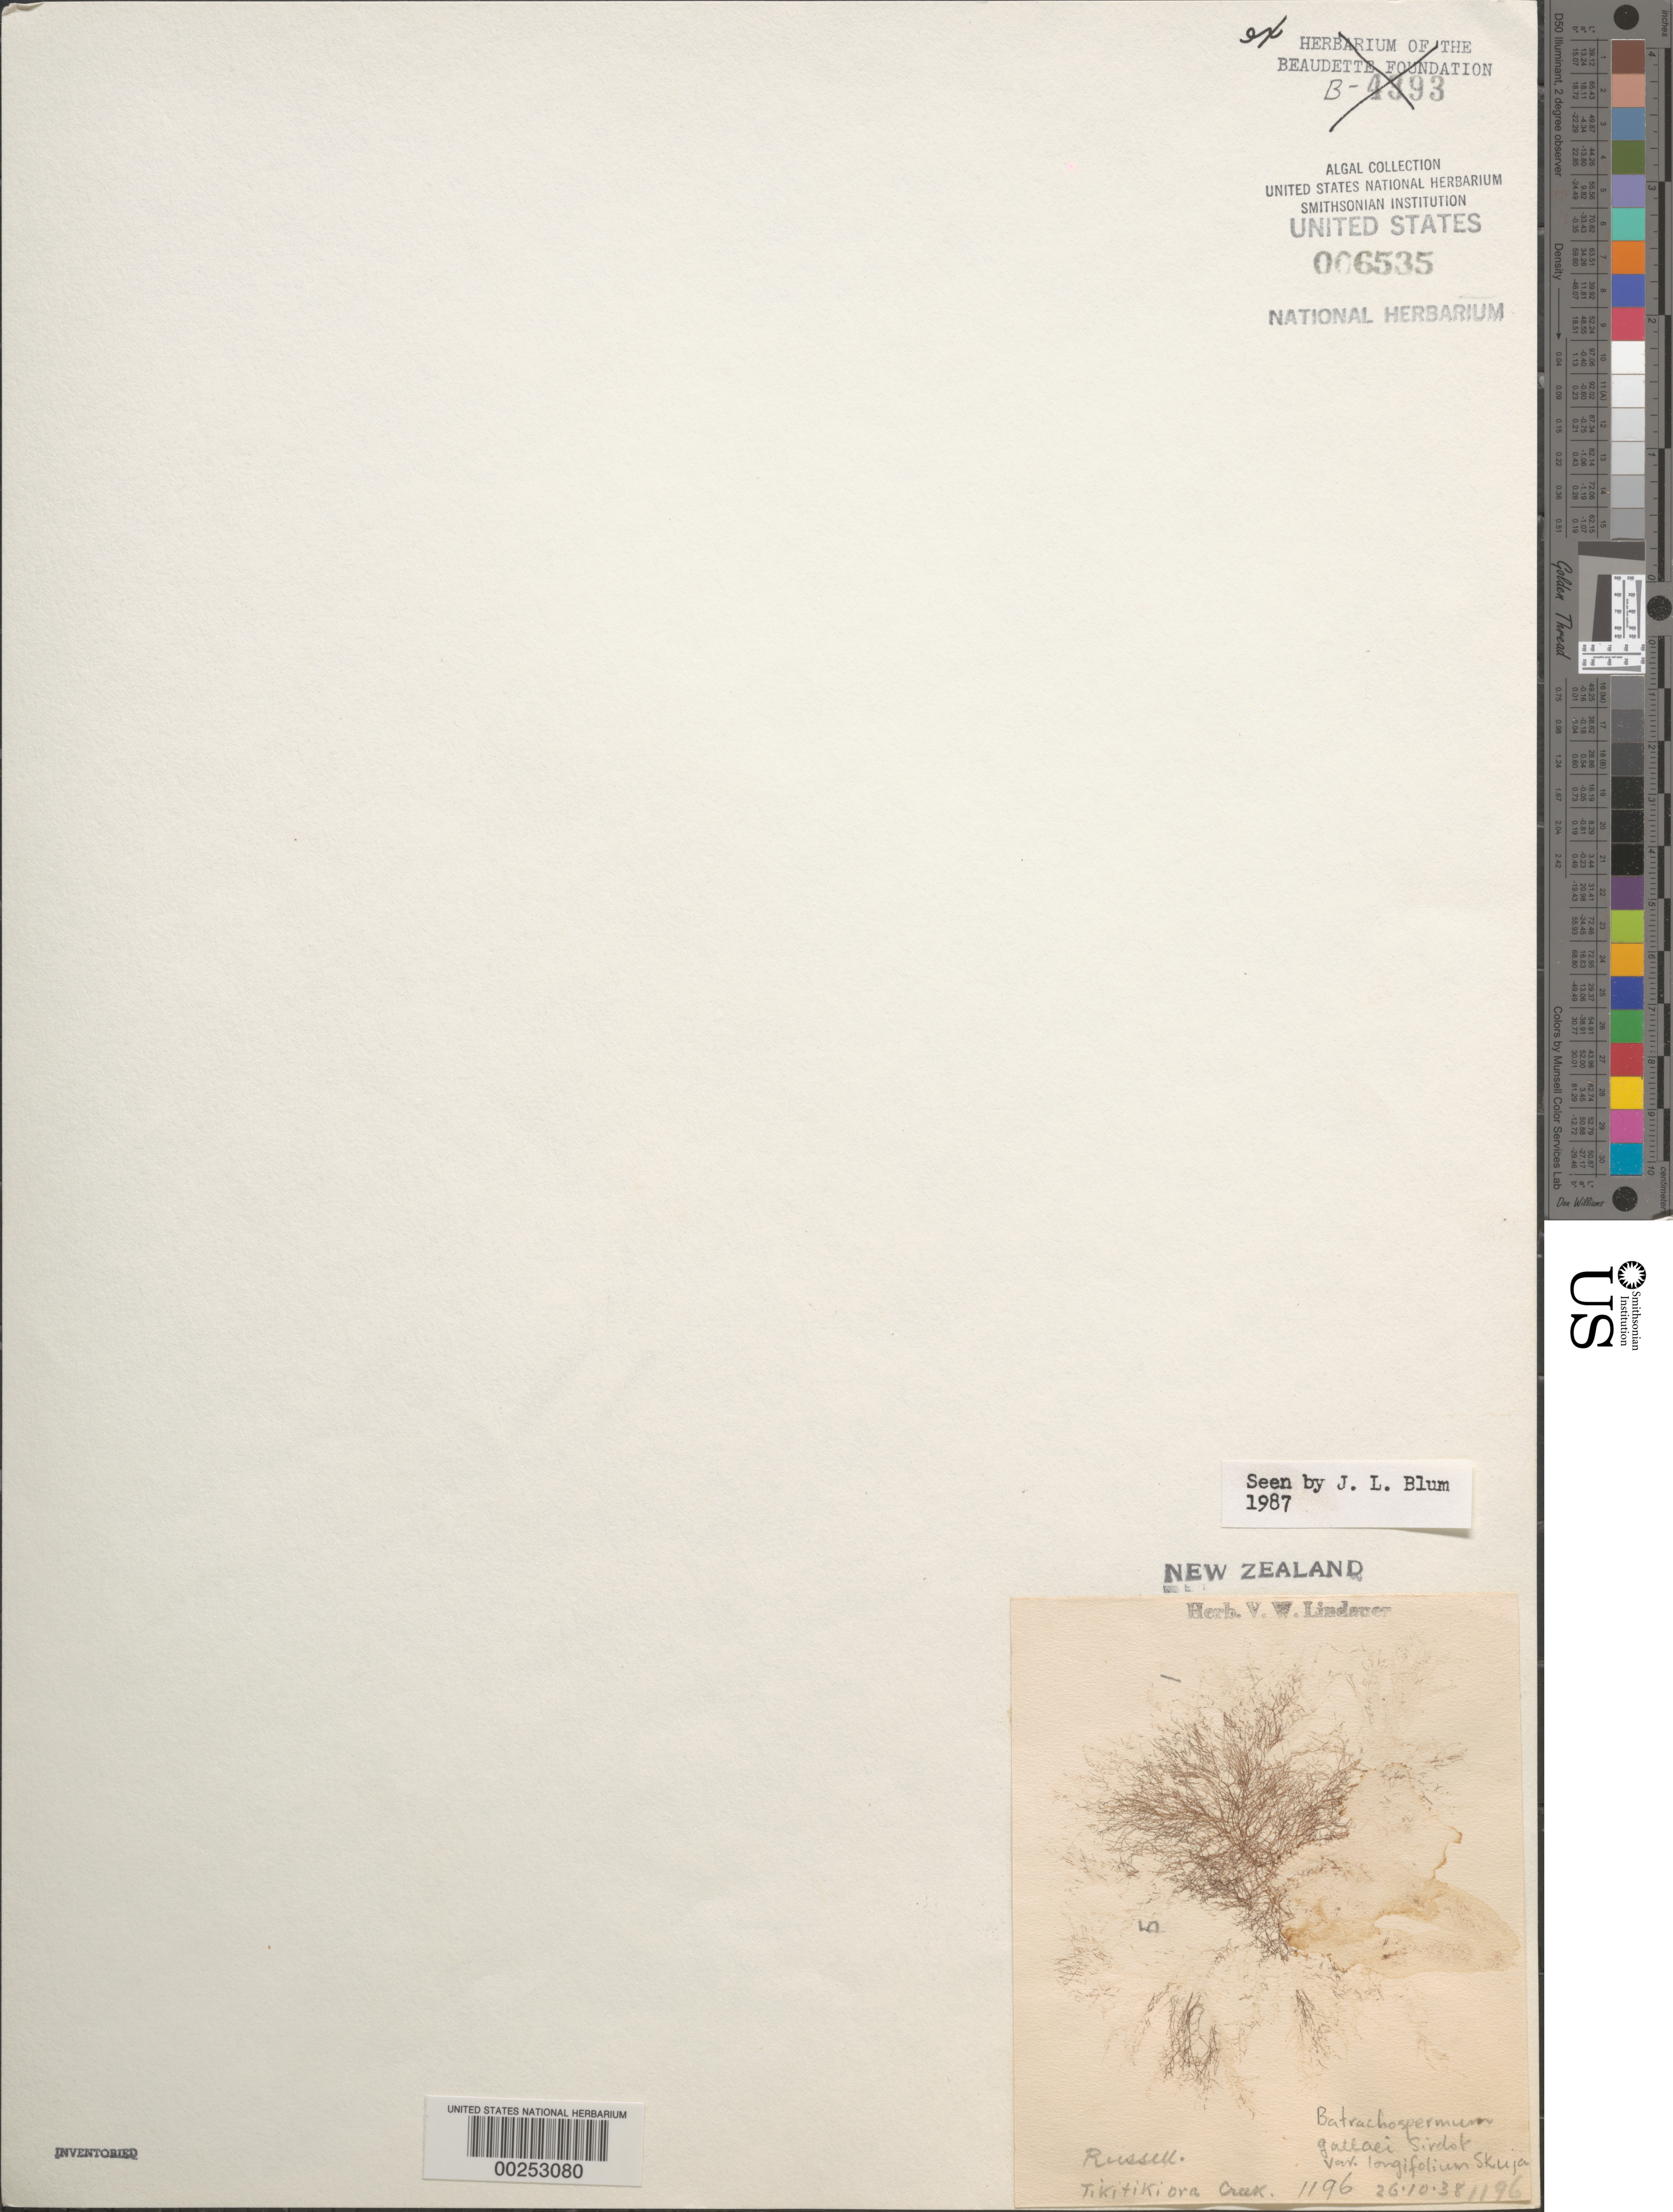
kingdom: Plantae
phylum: Rhodophyta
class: Florideophyceae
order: Batrachospermales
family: Batrachospermaceae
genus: Torularia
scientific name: Torularia atra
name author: (Hudson) M.J. Wynne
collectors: V. Lindauer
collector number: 1196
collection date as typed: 26 Oct 1938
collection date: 1938-10-26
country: New Zealand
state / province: Northland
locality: Tikitikiora creek, russell, bay of islands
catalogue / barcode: US 6535